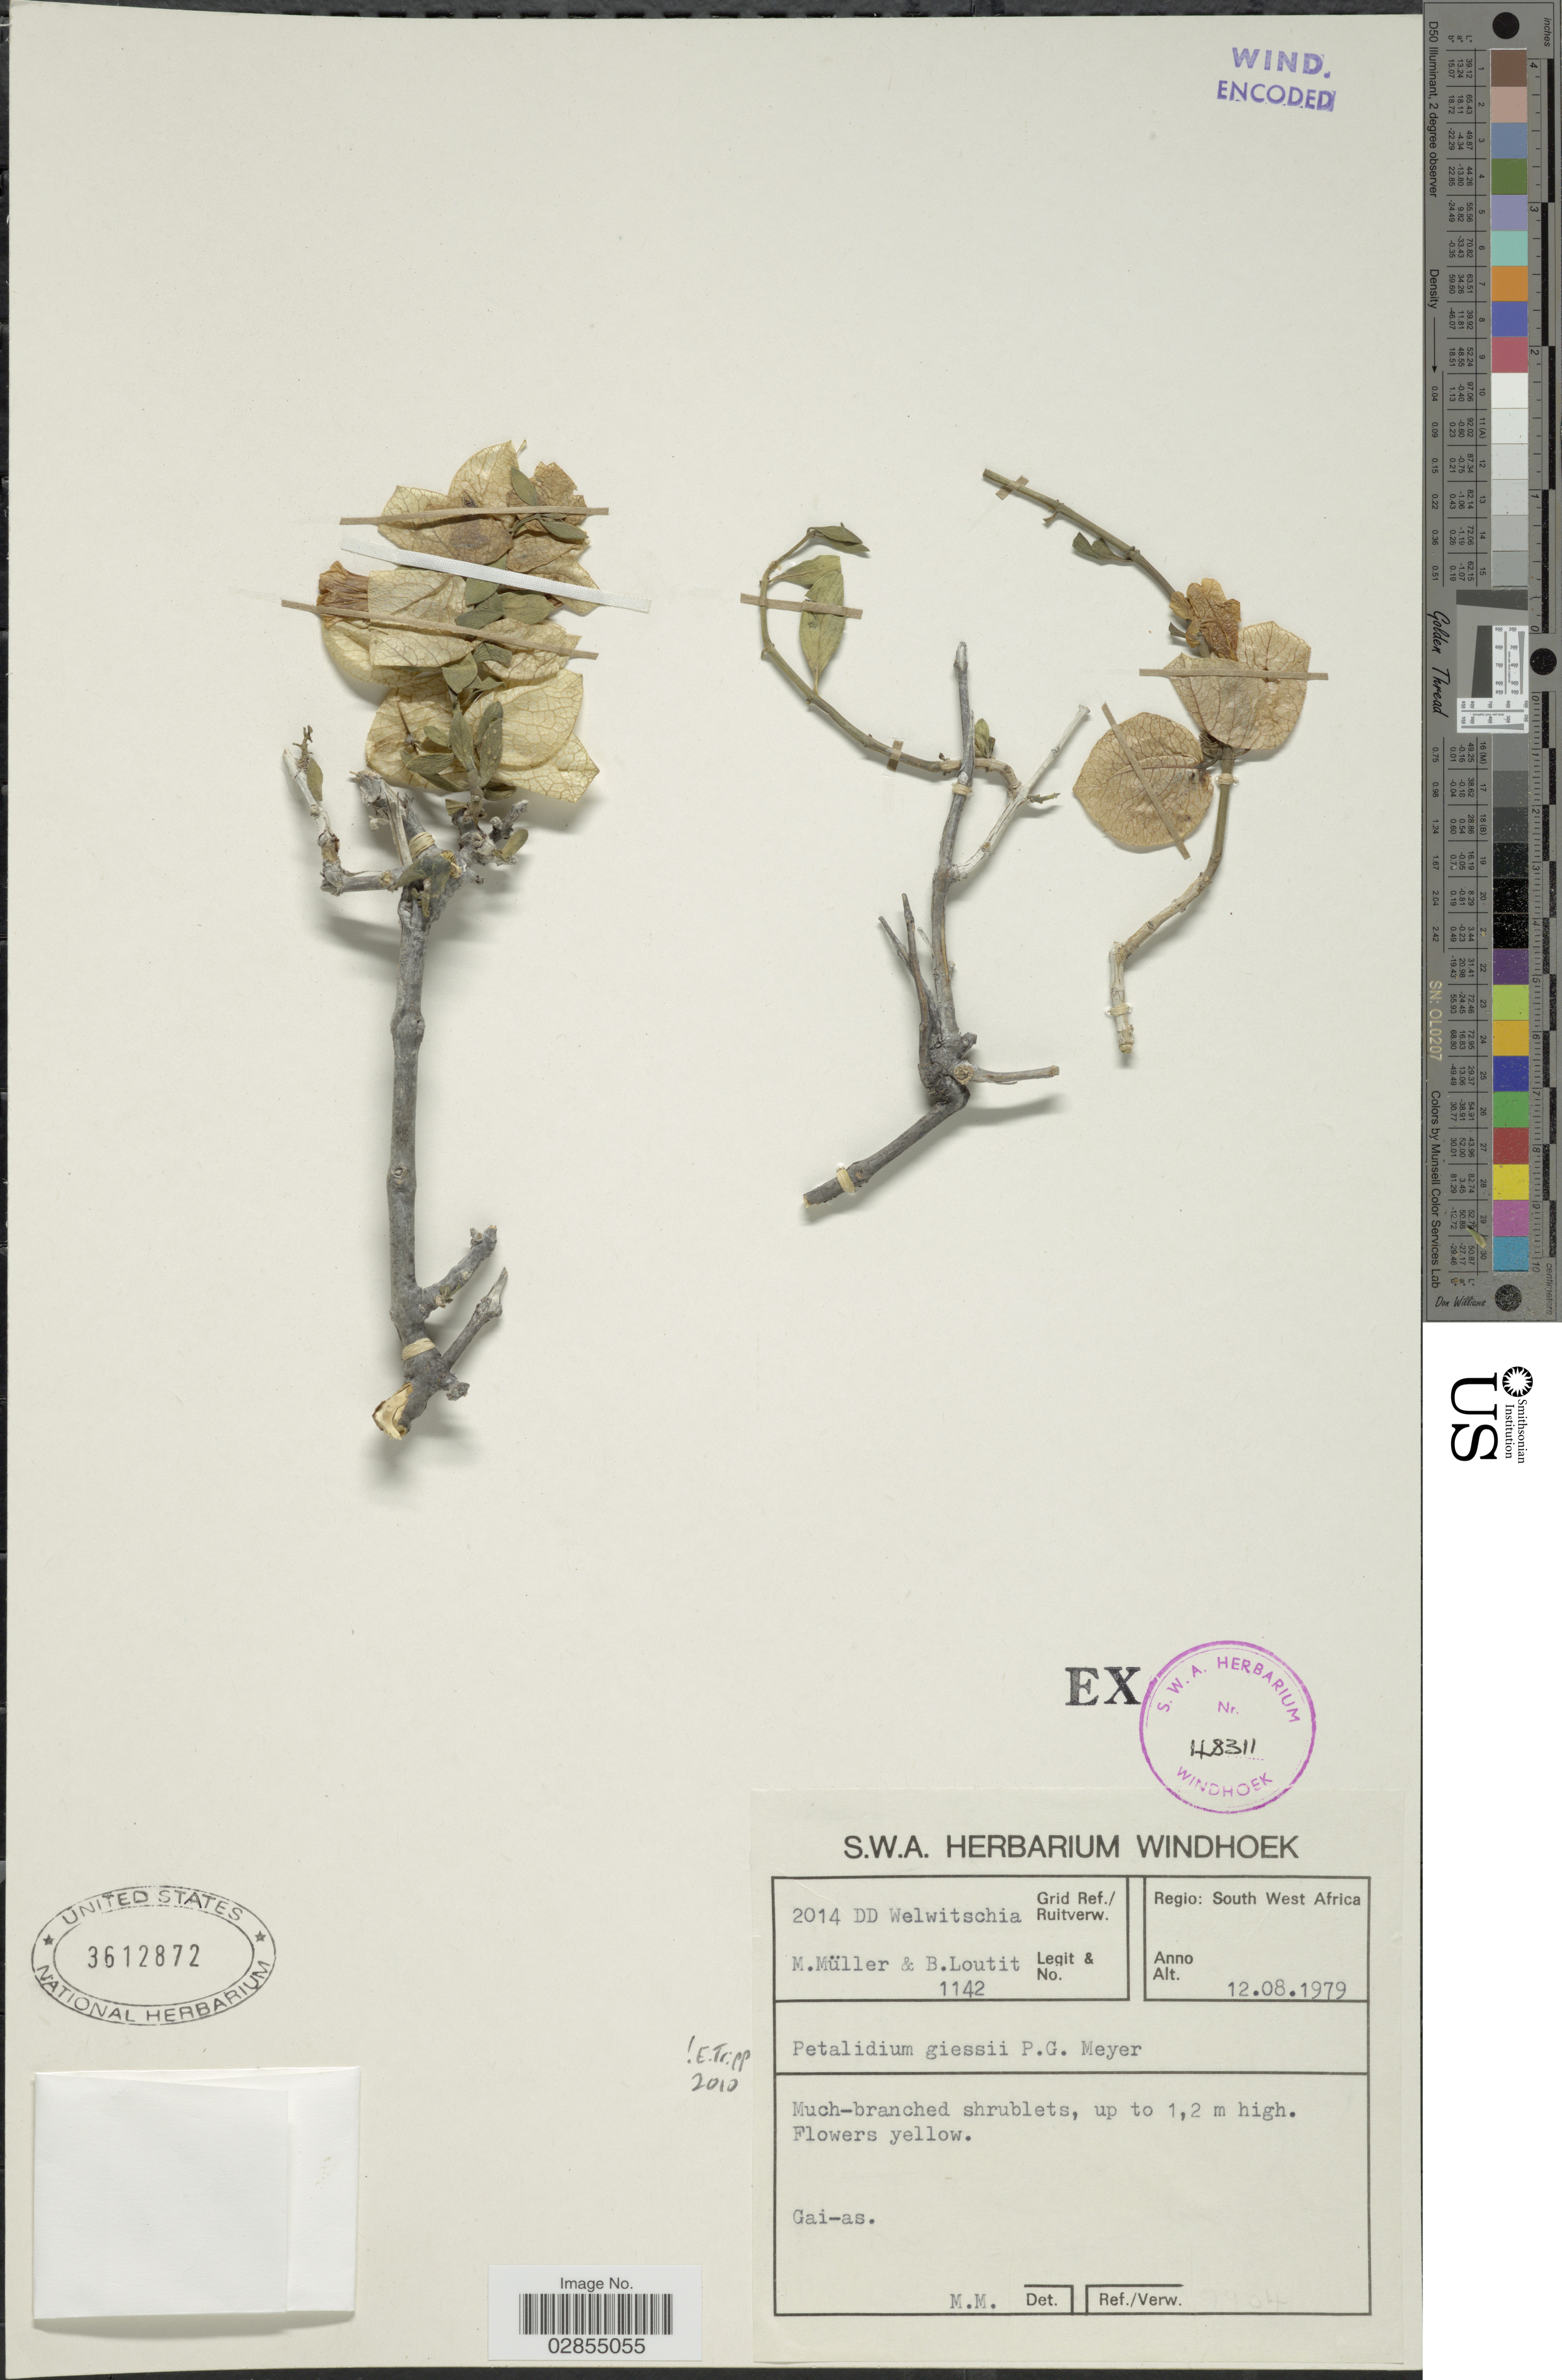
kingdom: Plantae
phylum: Tracheophyta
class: Magnoliopsida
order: Lamiales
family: Acanthaceae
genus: Petalidium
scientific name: Petalidium giessii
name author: P.G. Mey.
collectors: M. Muller & B. Loutit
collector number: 1142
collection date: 1979-08-12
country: Namibia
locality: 2014 DD Welwitschia. Gai-as. Regio South West Africa.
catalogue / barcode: US 3612872